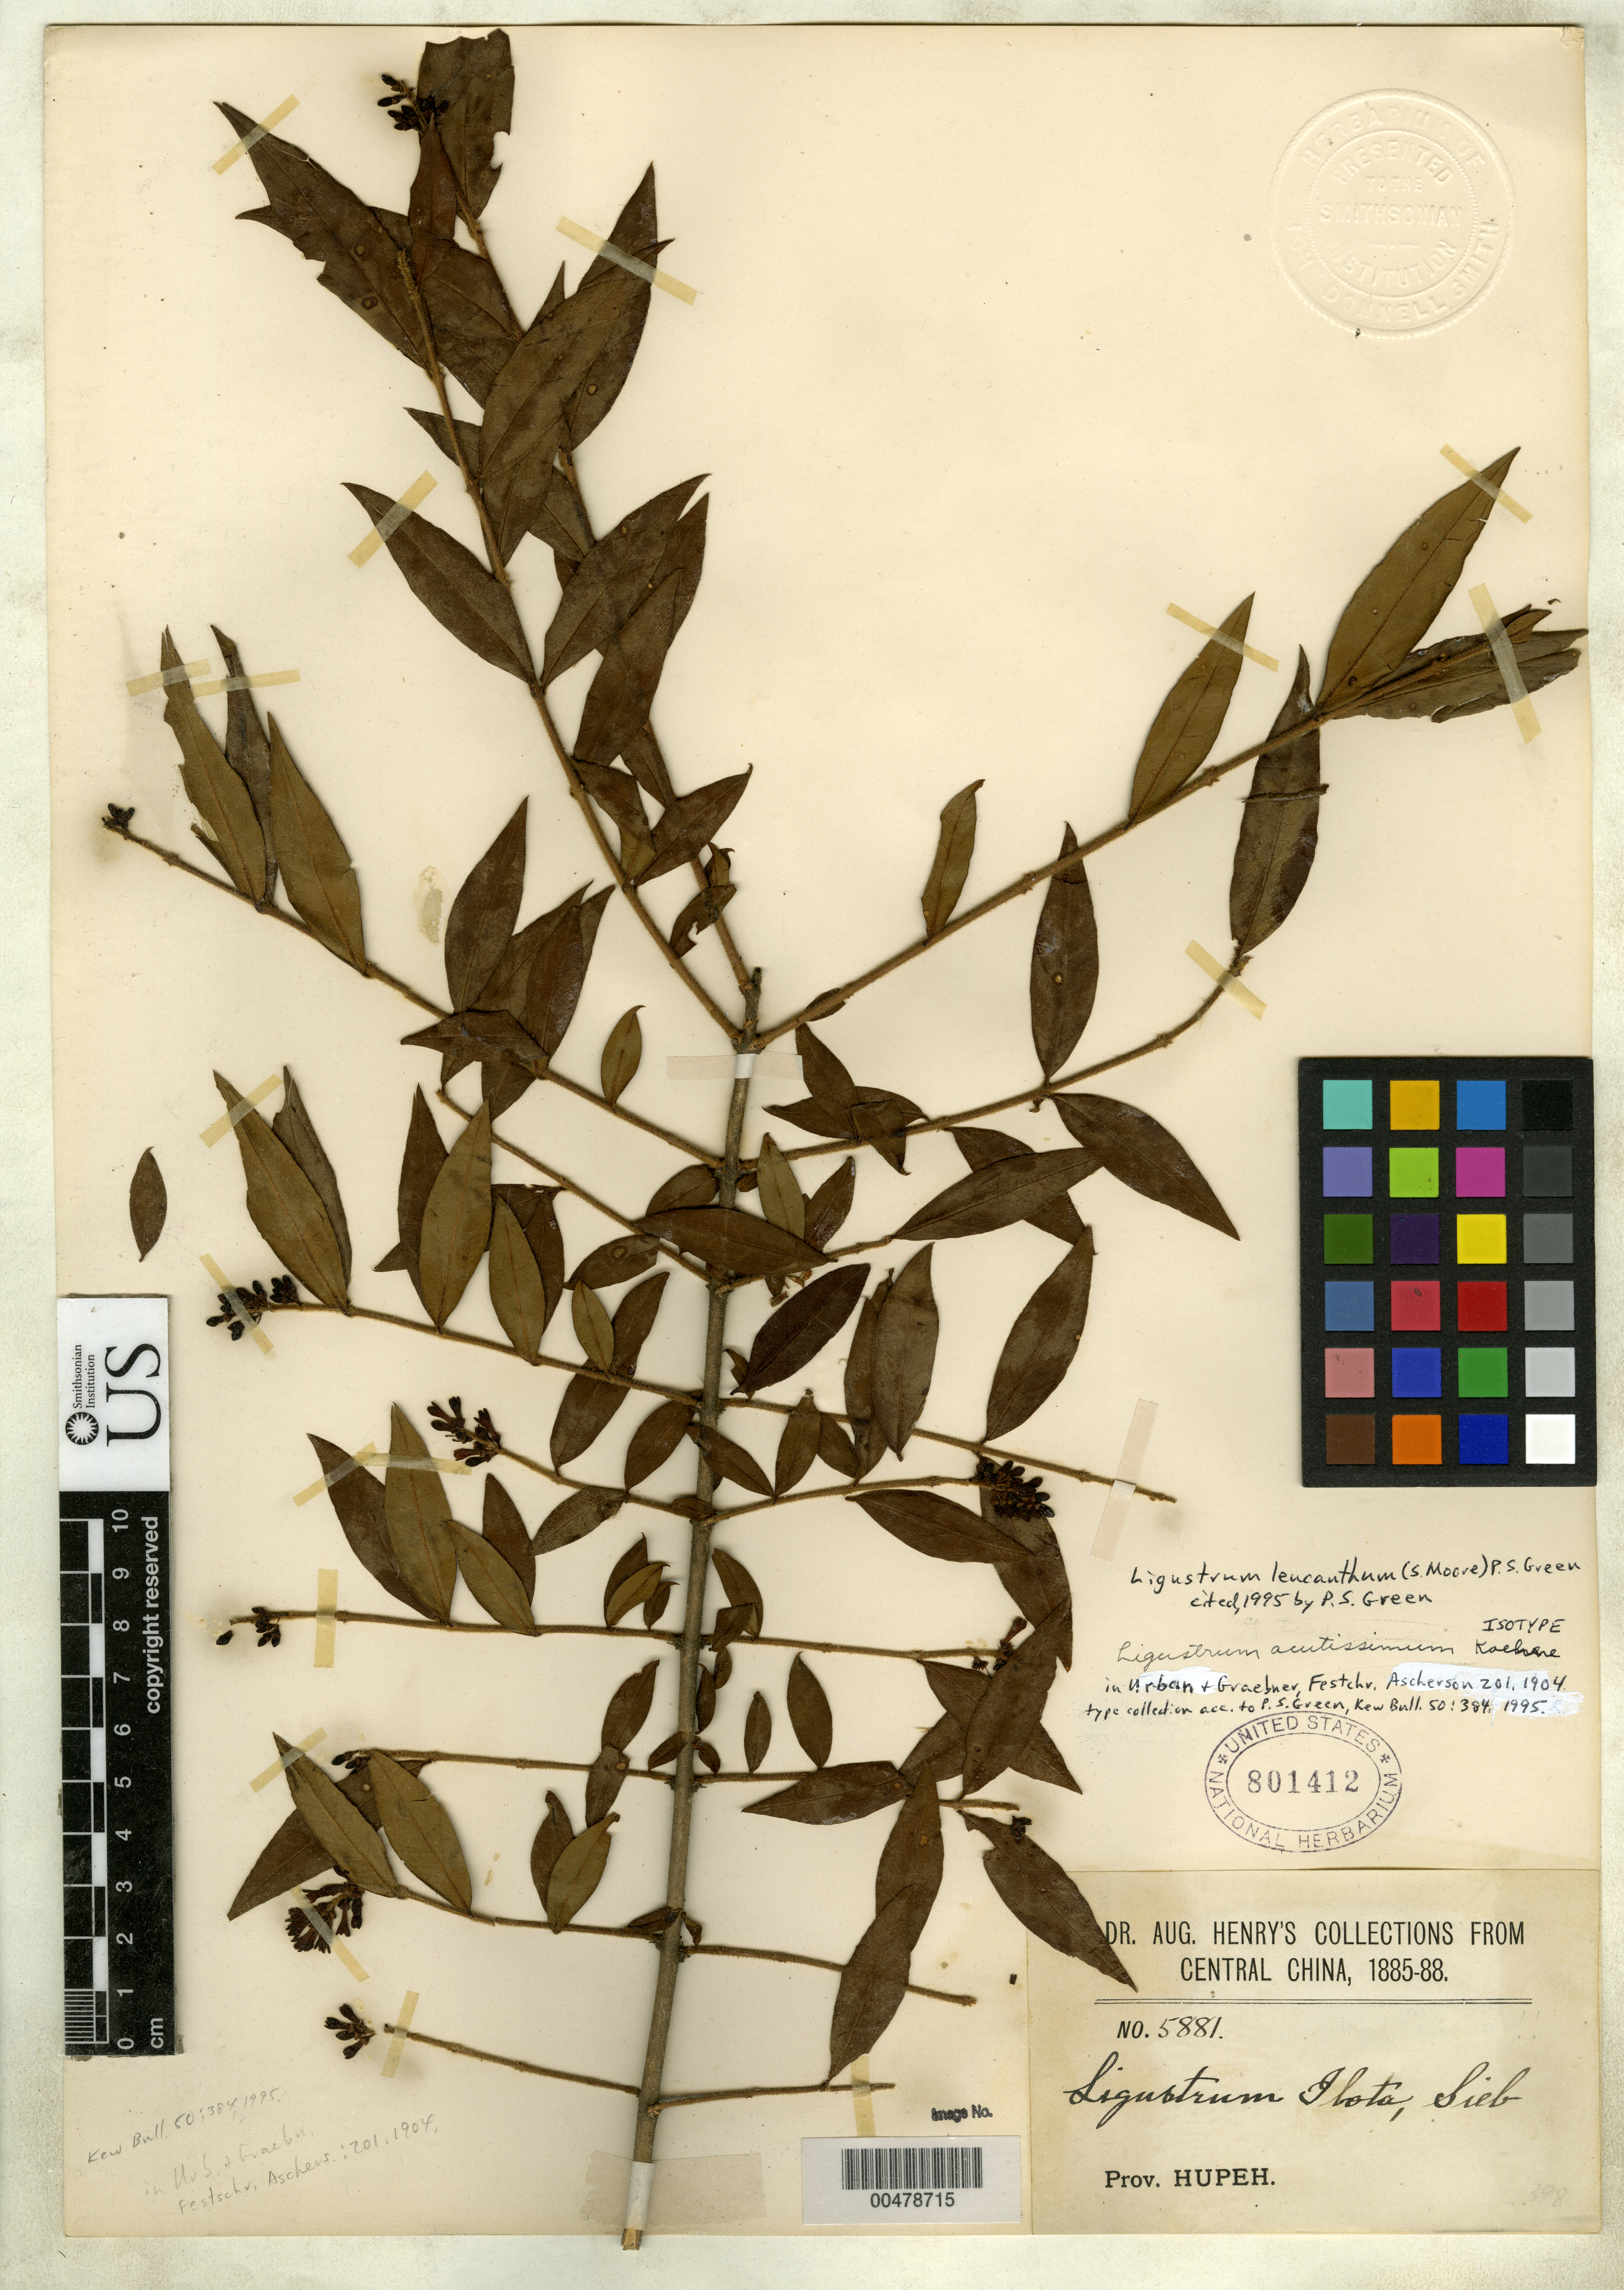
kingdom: Plantae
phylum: Tracheophyta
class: Magnoliopsida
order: Lamiales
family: Oleaceae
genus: Ligustrum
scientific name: Ligustrum acutissimum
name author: Koehne in Urb. & Graebner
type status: Isotype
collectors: A. Henry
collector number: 5881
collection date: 1885/1888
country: China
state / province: Hubei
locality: Central China. Prov. Hupeh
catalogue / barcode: US 801412